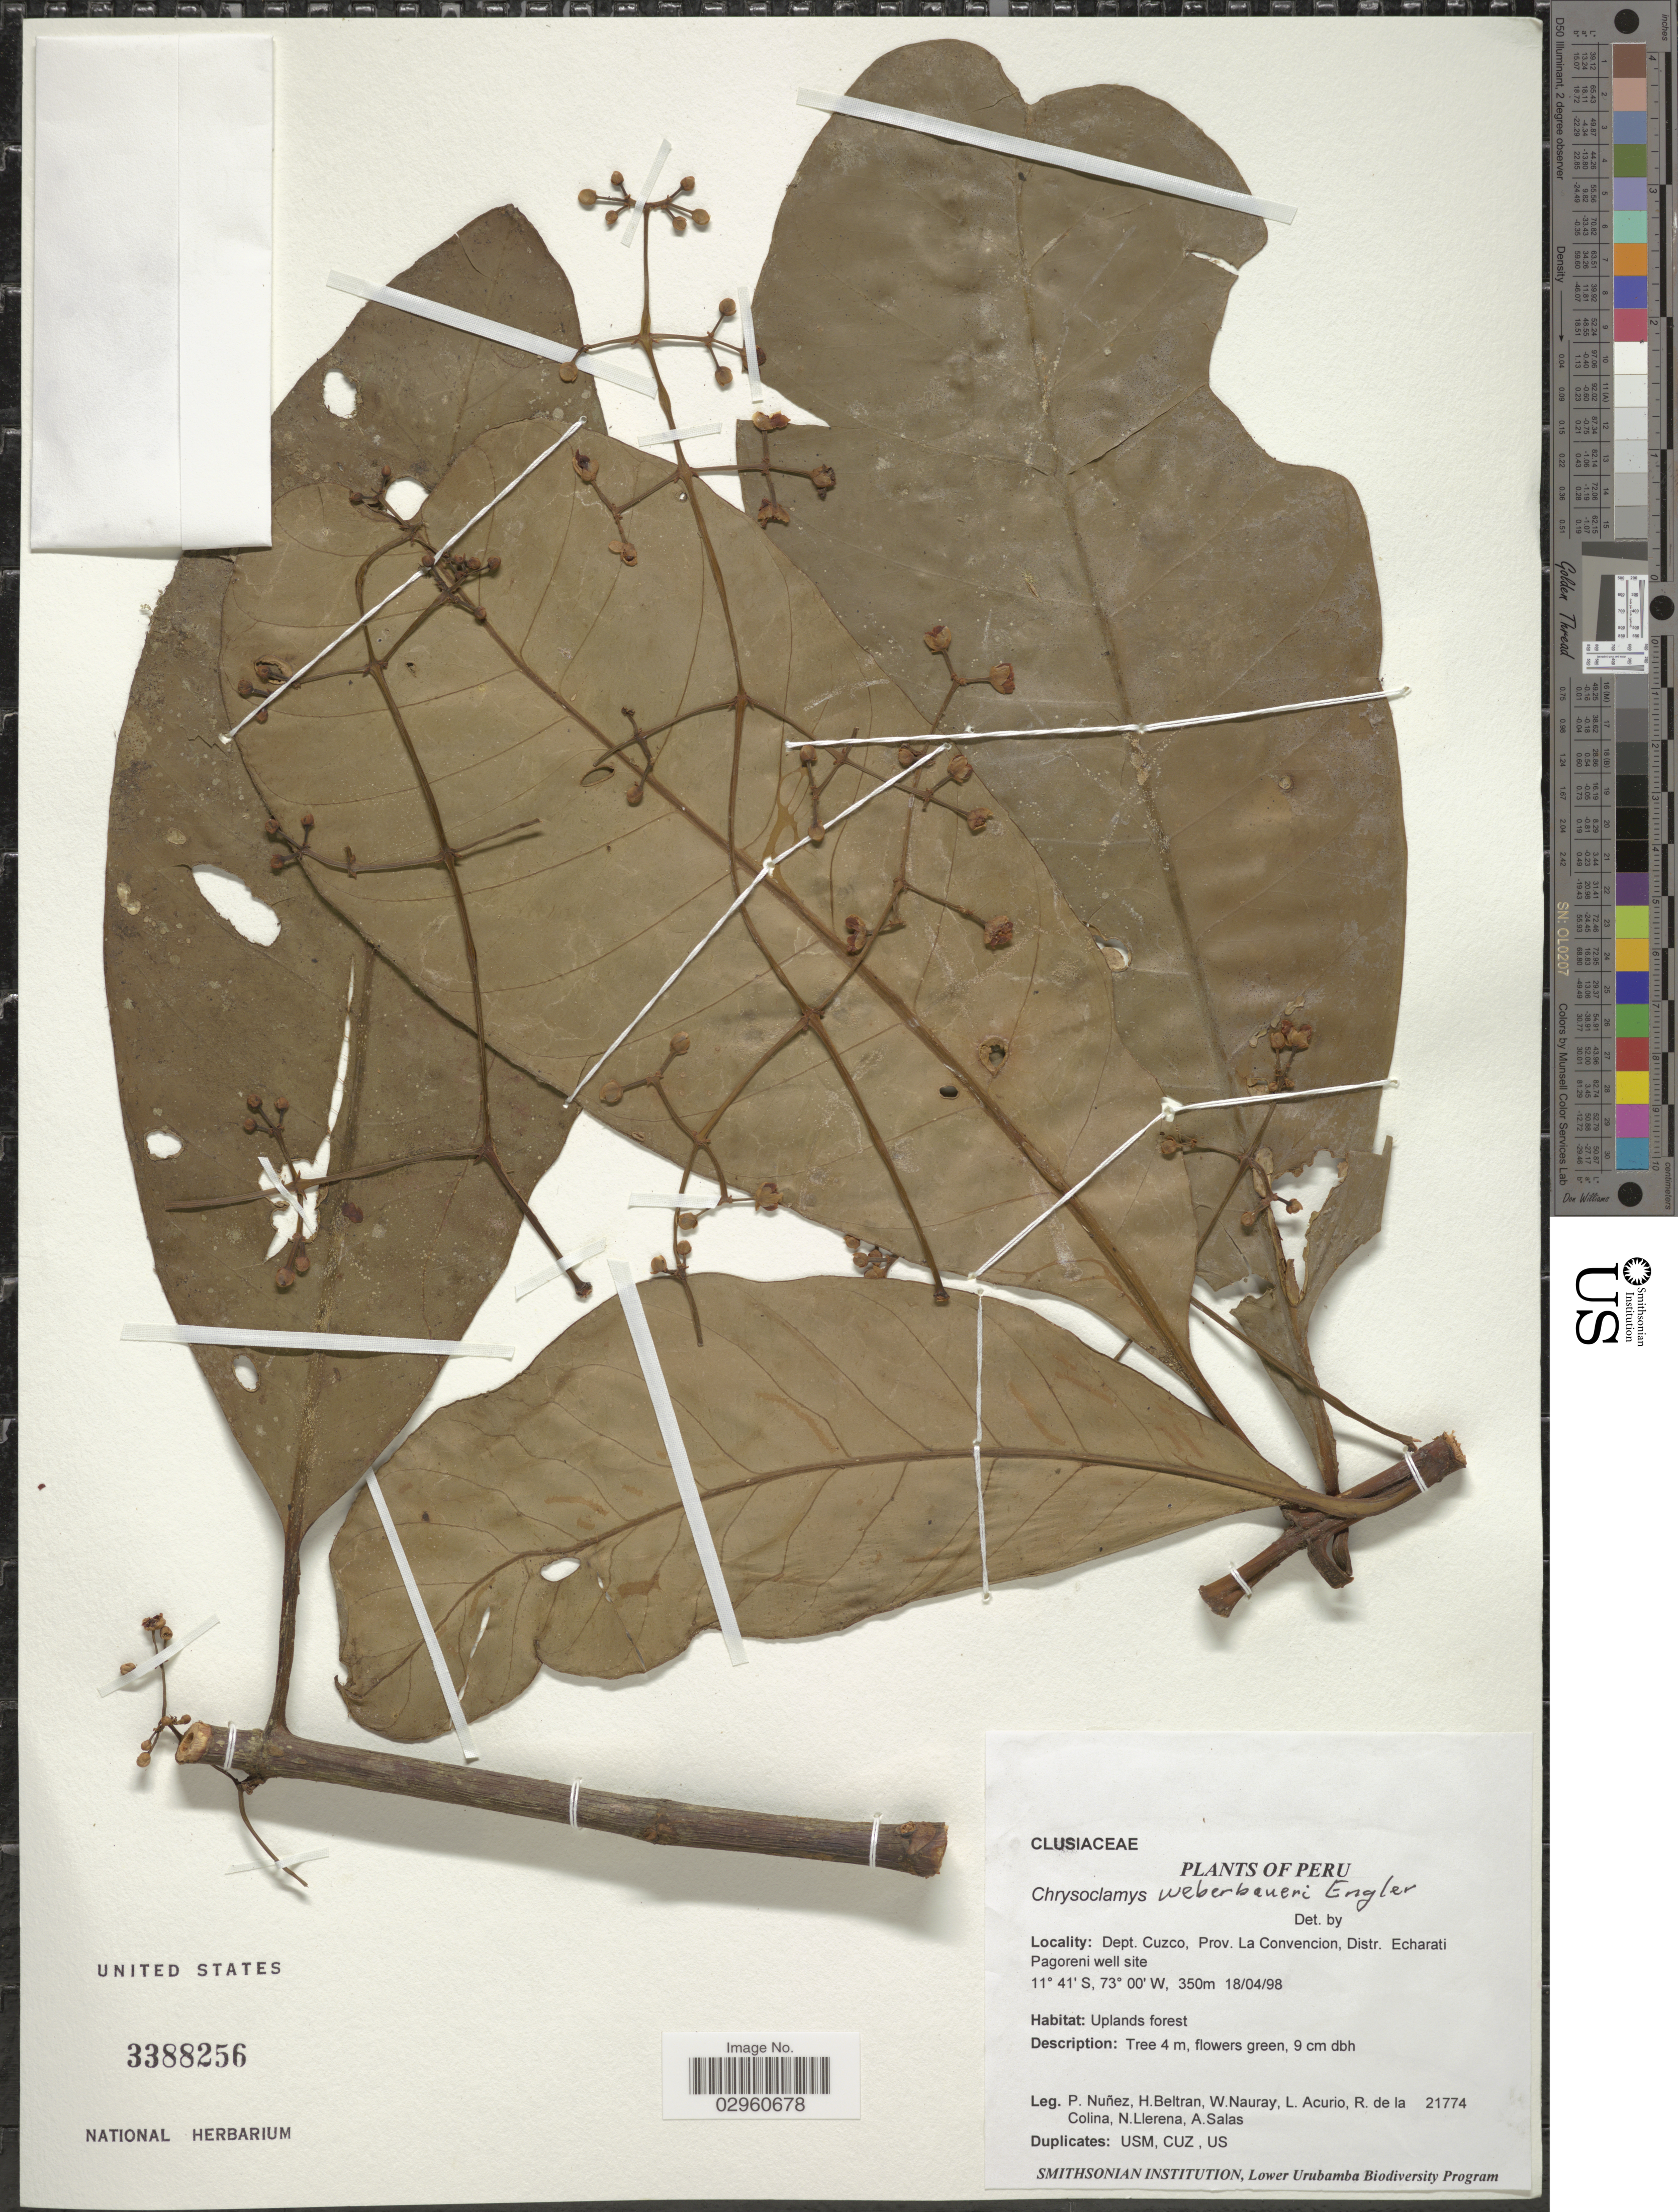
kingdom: Plantae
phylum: Tracheophyta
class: Magnoliopsida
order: Malpighiales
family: Clusiaceae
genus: Chrysochlamys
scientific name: Chrysochlamys weberbaueri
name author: Engl.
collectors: P. Nuñez V., H. Beltran, W. Nauray, L. Acurio & et al.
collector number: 21774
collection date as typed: Transcribed d/m/y: 18/4/98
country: Peru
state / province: Cusco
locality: Dept. Cusco, Prov. La Convencion, Distr. Echarate Pagoreni well site.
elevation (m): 350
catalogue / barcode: US 3388256